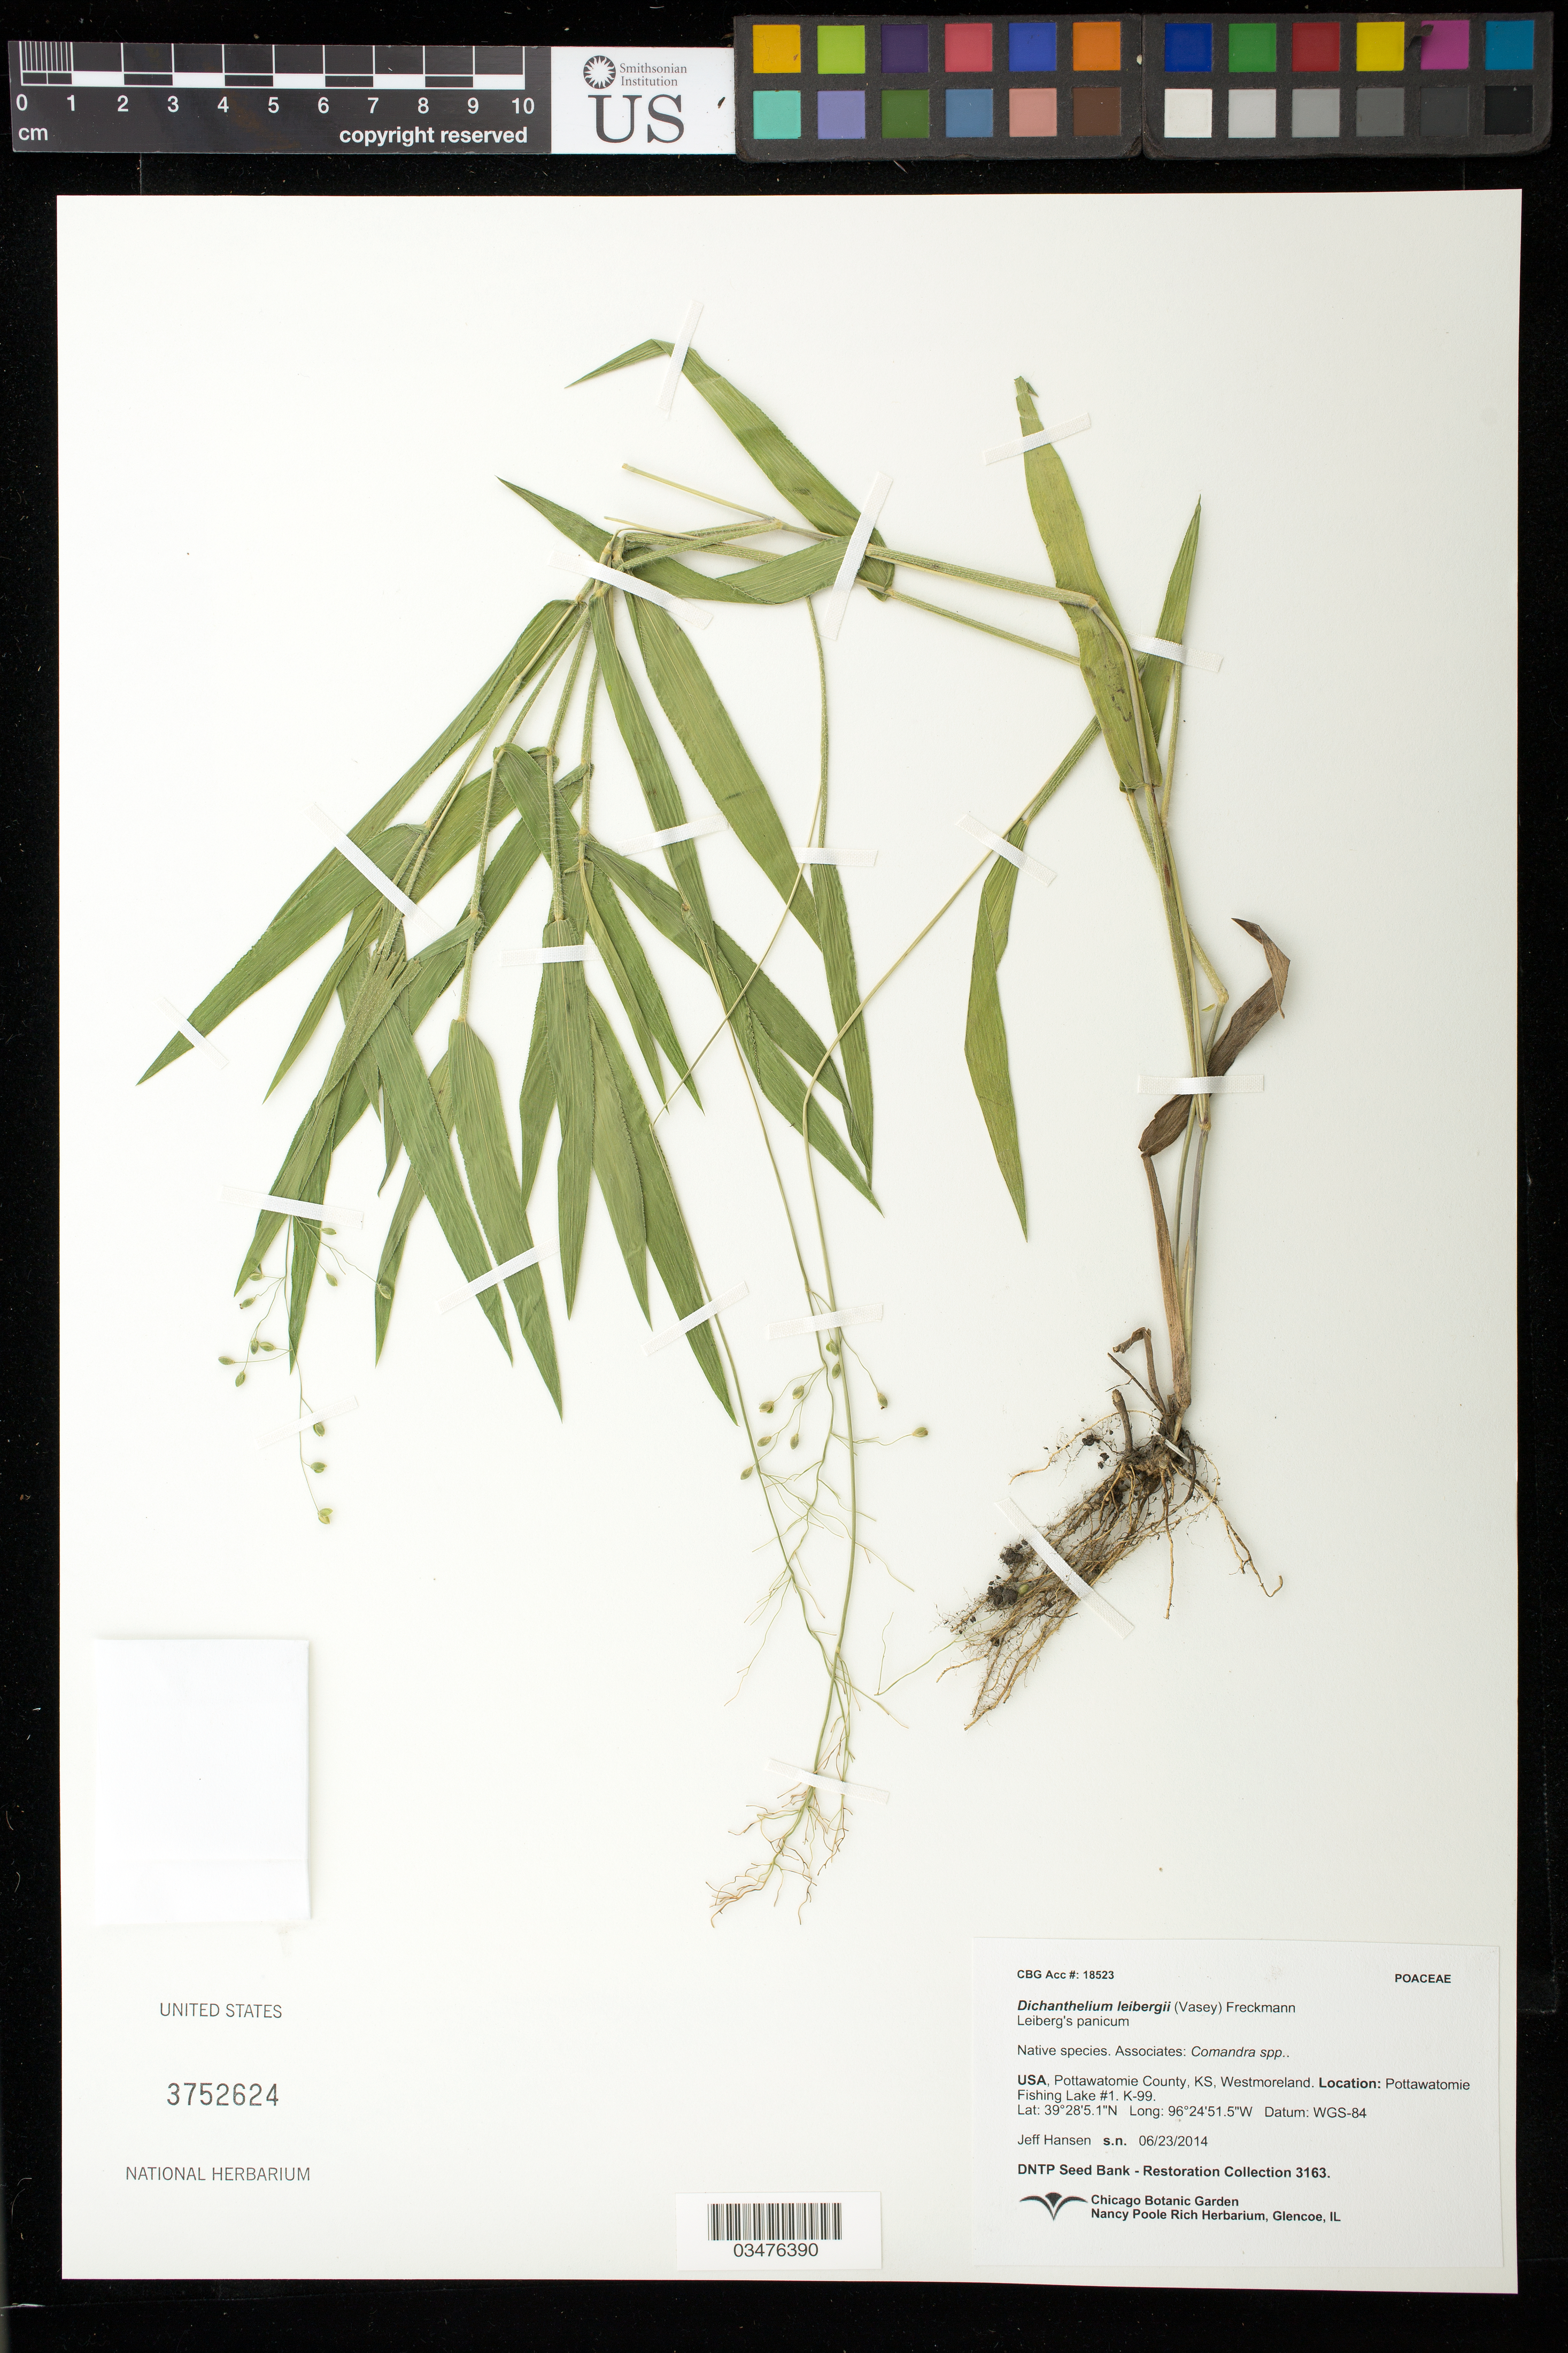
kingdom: Plantae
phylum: Tracheophyta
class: Liliopsida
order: Poales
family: Poaceae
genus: Dichanthelium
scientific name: Dichanthelium leibergii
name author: (Vasey) Gould & C.A. Clark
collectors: J. Hansen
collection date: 2014-06-23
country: United States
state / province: Kansas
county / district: Pottawatomie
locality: Westmoreland. Pottawatomie State Fishing Lake #1.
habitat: With Comandra sp.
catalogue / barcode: US 3752624